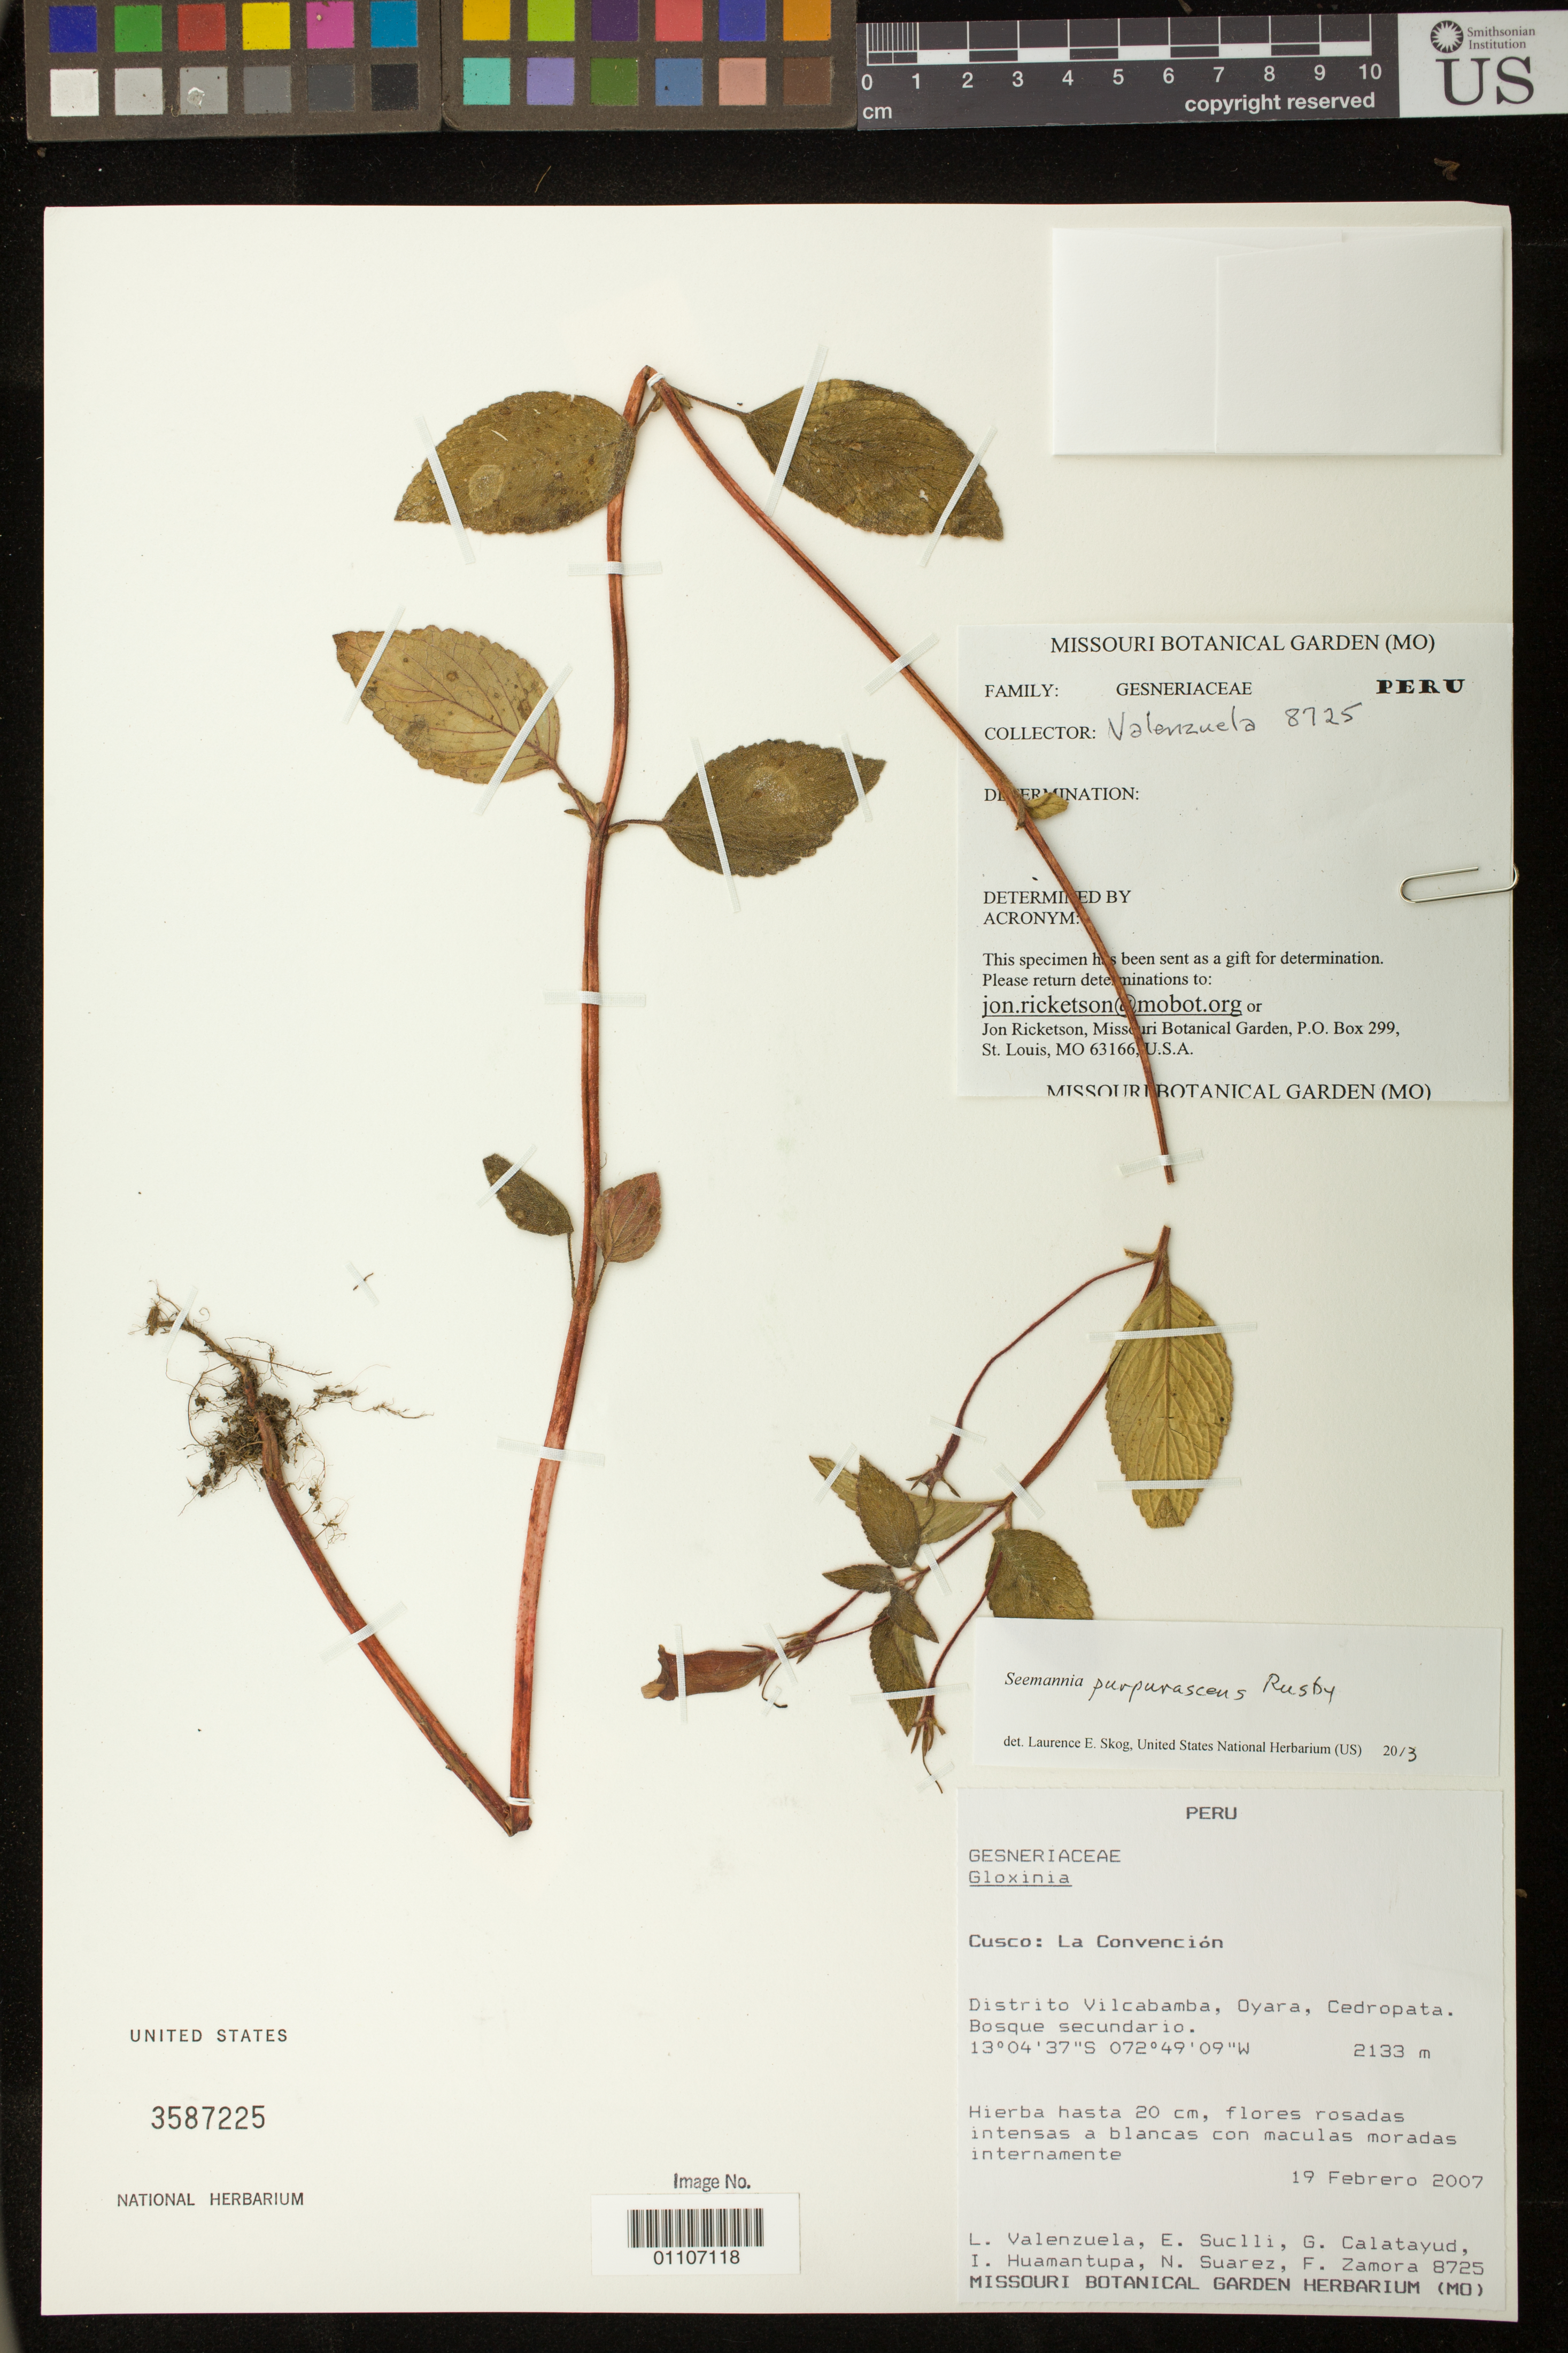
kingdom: Plantae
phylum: Tracheophyta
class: Magnoliopsida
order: Lamiales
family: Gesneriaceae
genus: Seemannia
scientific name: Seemannia purpurascens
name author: Rusby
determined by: Skog, Laurence E.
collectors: L. Valenzuela et al.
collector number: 8725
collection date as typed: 19 Febrero 2007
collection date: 2007-02-19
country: Peru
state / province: Cusco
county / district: La Convención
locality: Distrito Vilcabamba, Oyara, Cedropata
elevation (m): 2133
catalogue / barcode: US 3587225